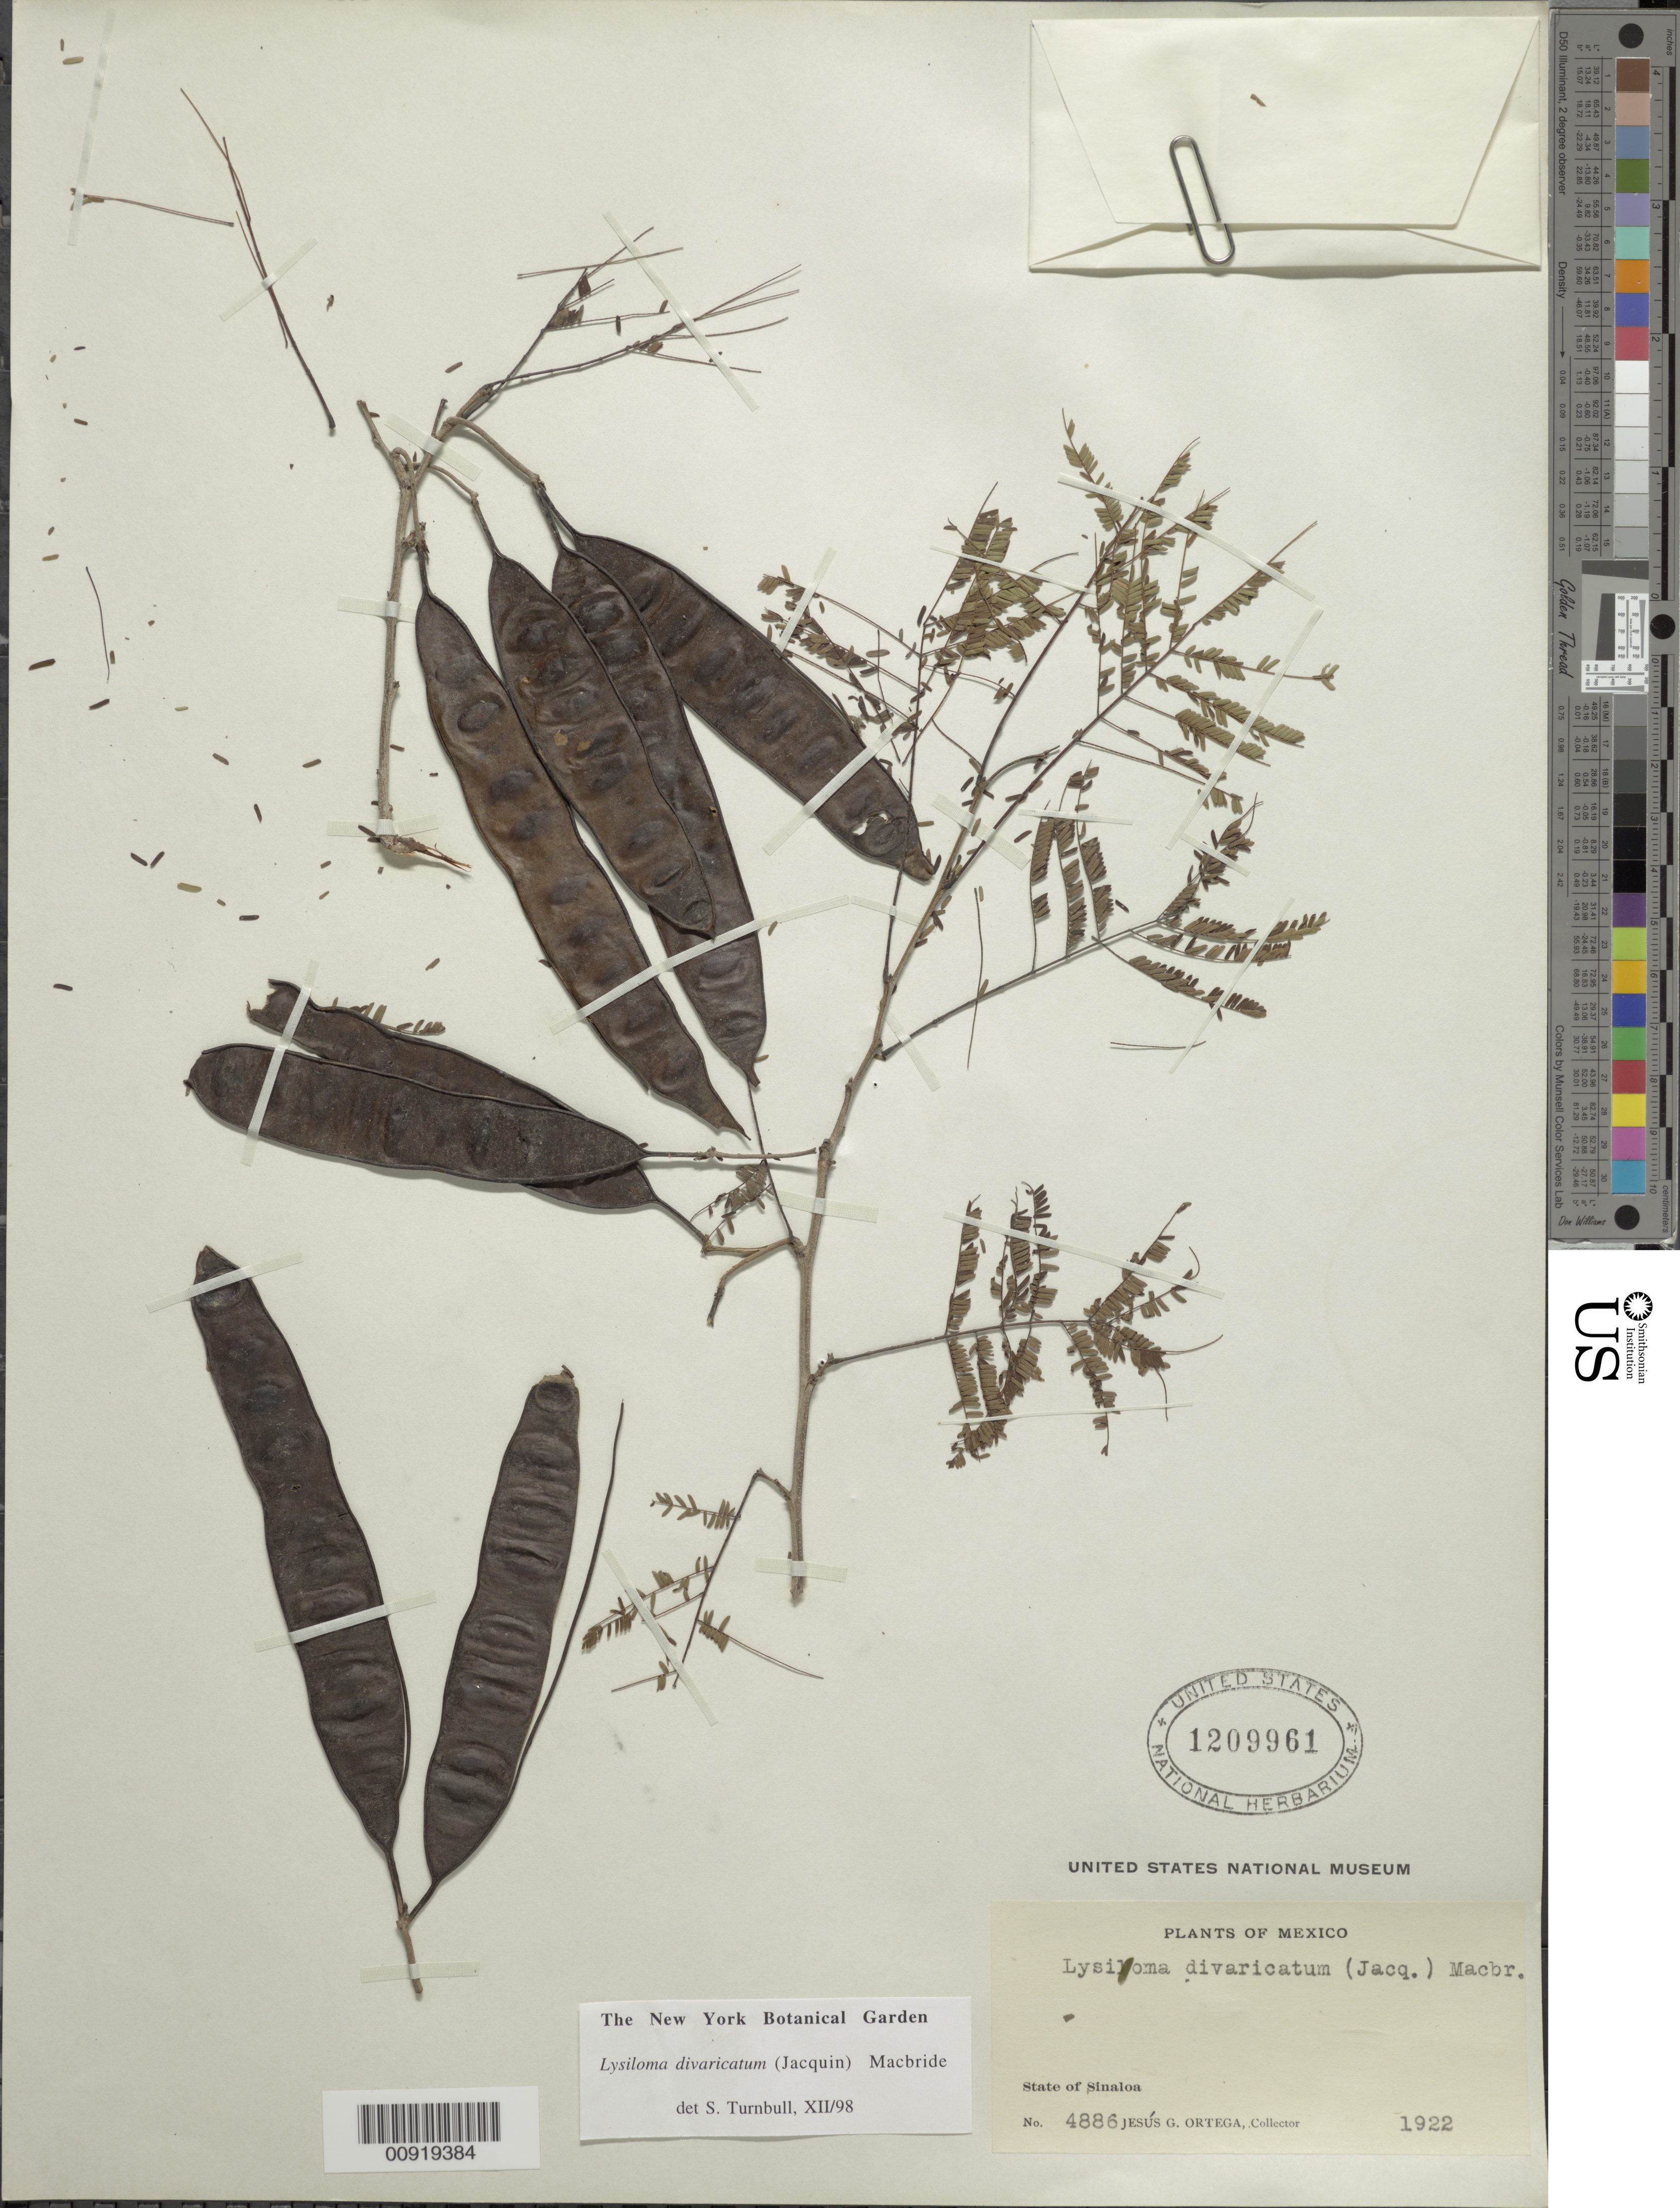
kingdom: Plantae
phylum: Tracheophyta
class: Magnoliopsida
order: Fabales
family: Fabaceae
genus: Lysiloma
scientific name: Lysiloma divaricatum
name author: (Jacq.) J.F. Macbr.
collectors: J. Ortega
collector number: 4886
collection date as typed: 1922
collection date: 1922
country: Mexico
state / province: Sinaloa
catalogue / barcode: US 1209961